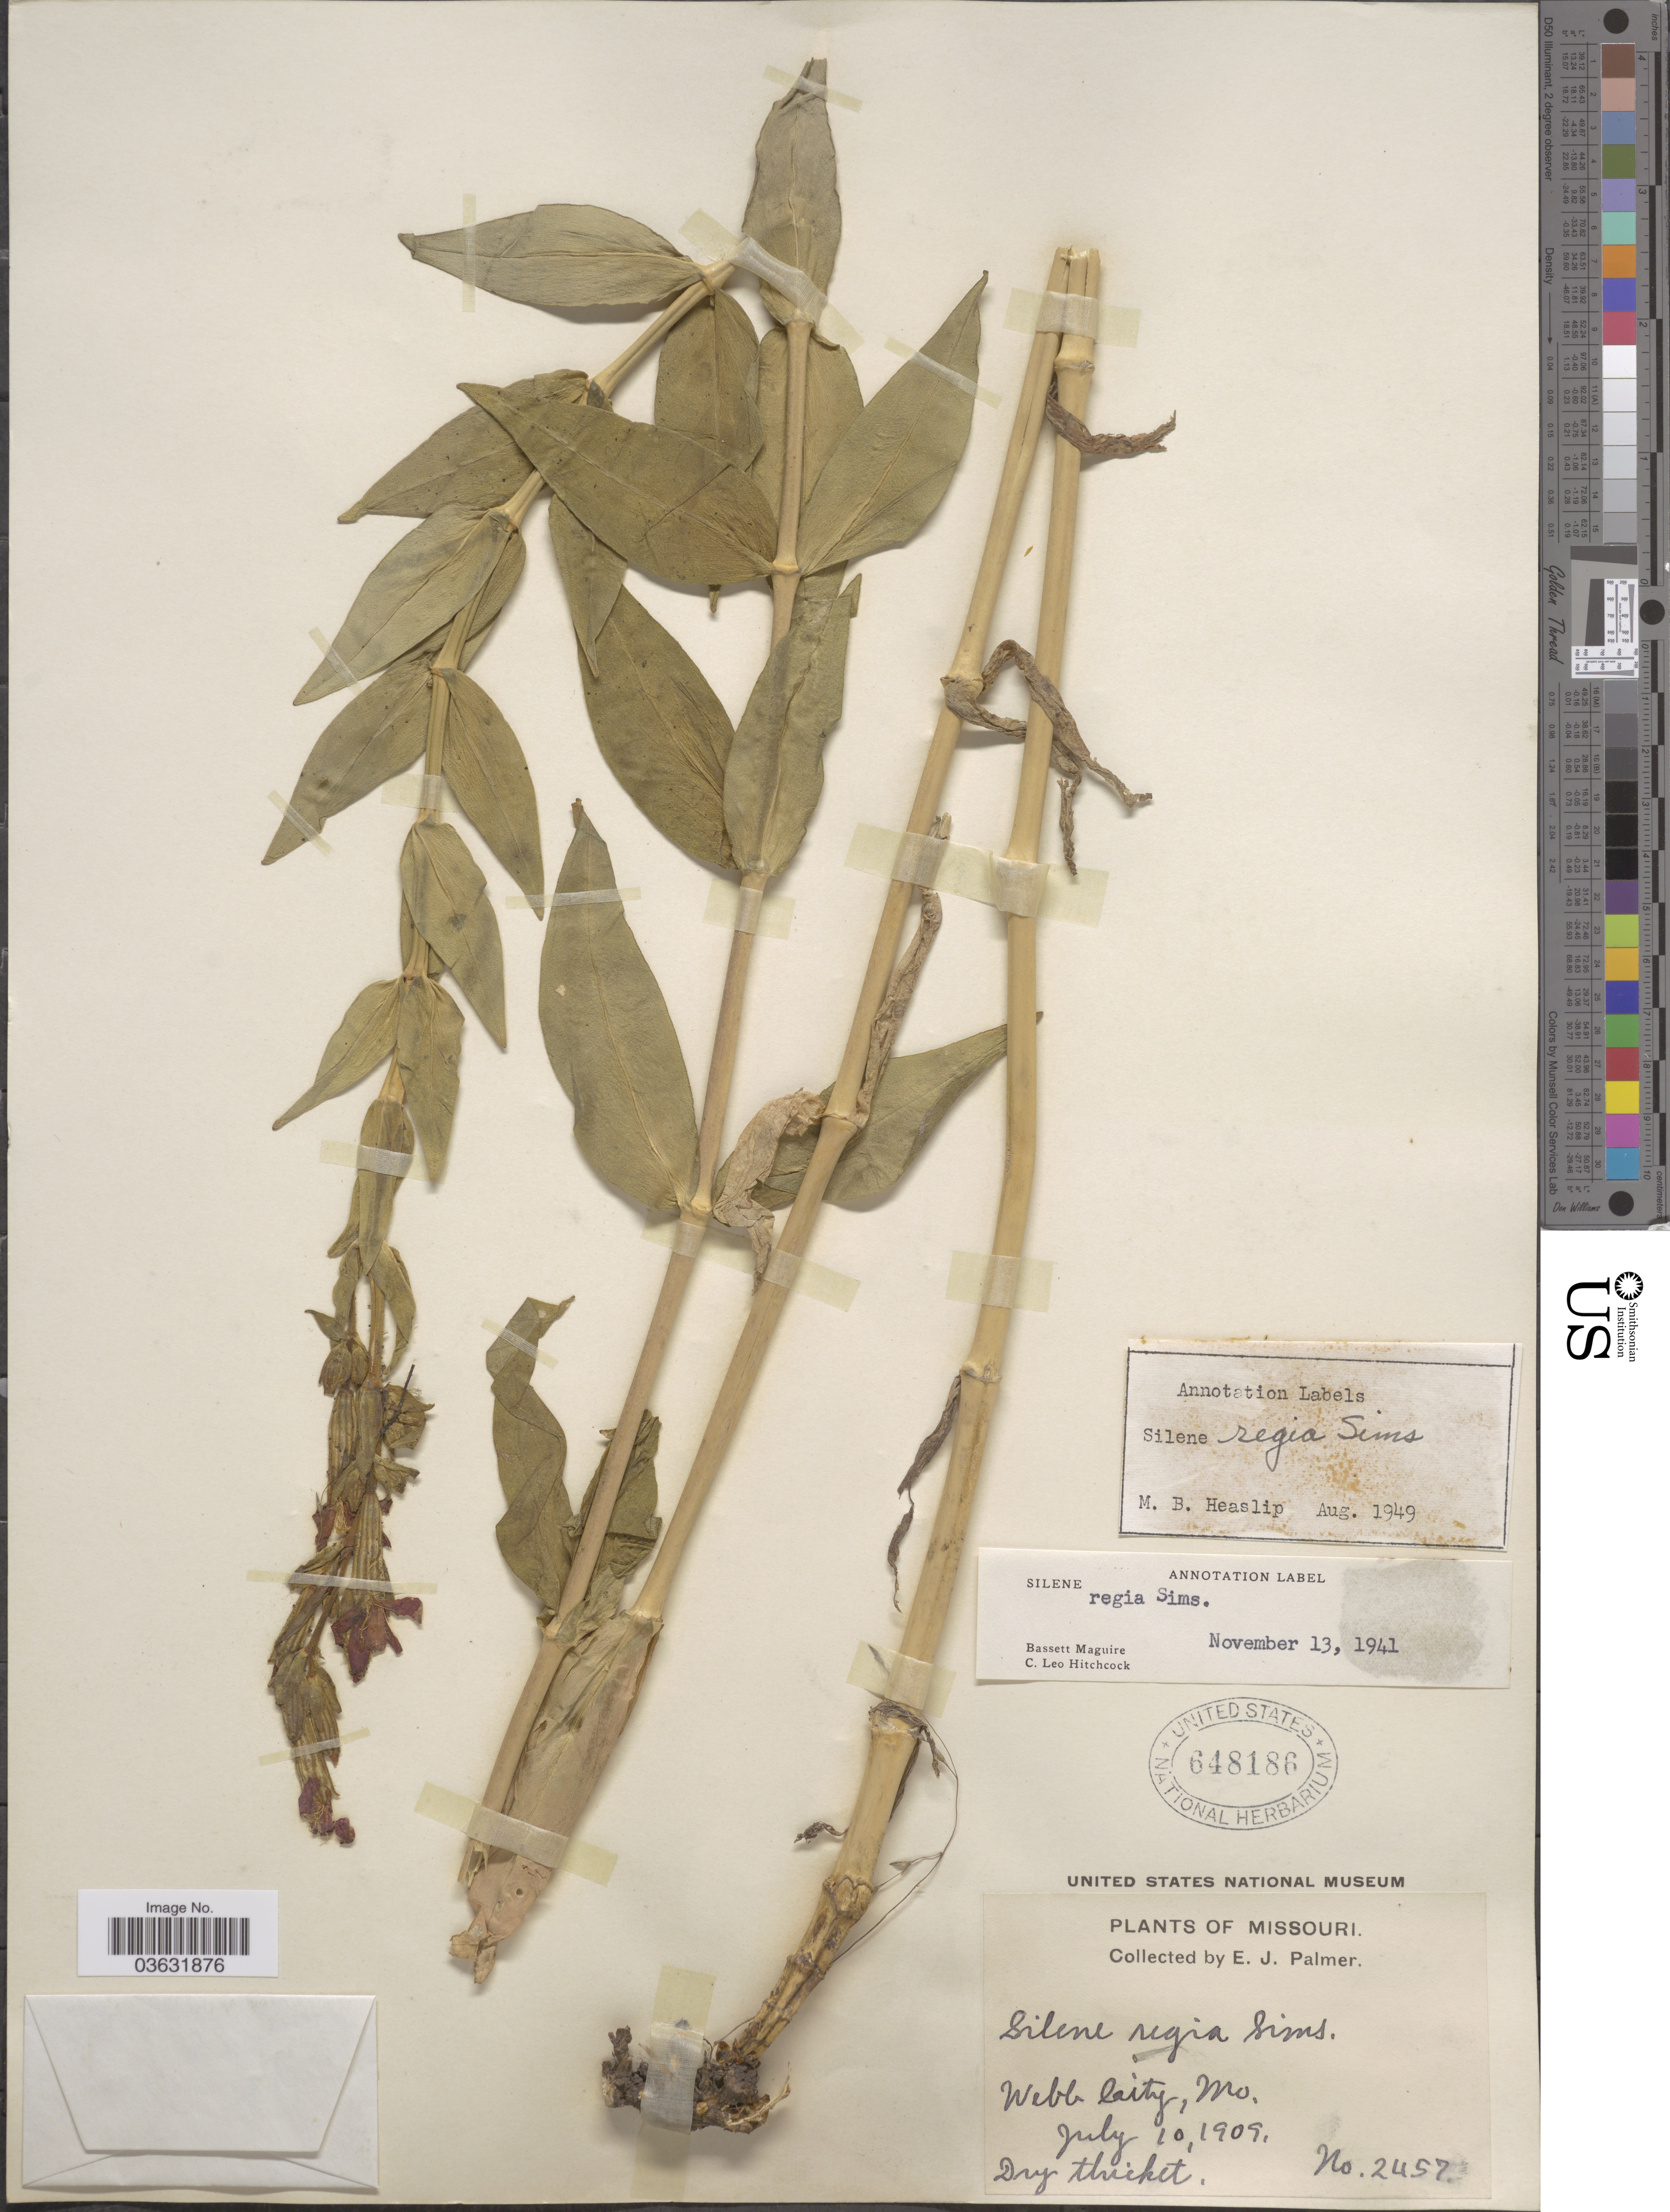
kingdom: Plantae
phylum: Tracheophyta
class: Magnoliopsida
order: Caryophyllales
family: Caryophyllaceae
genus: Silene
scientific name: Silene regia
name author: Sims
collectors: E. J. Palmer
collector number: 2457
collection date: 1909-07-10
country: United States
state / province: Missouri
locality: Webb City.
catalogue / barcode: US 648186